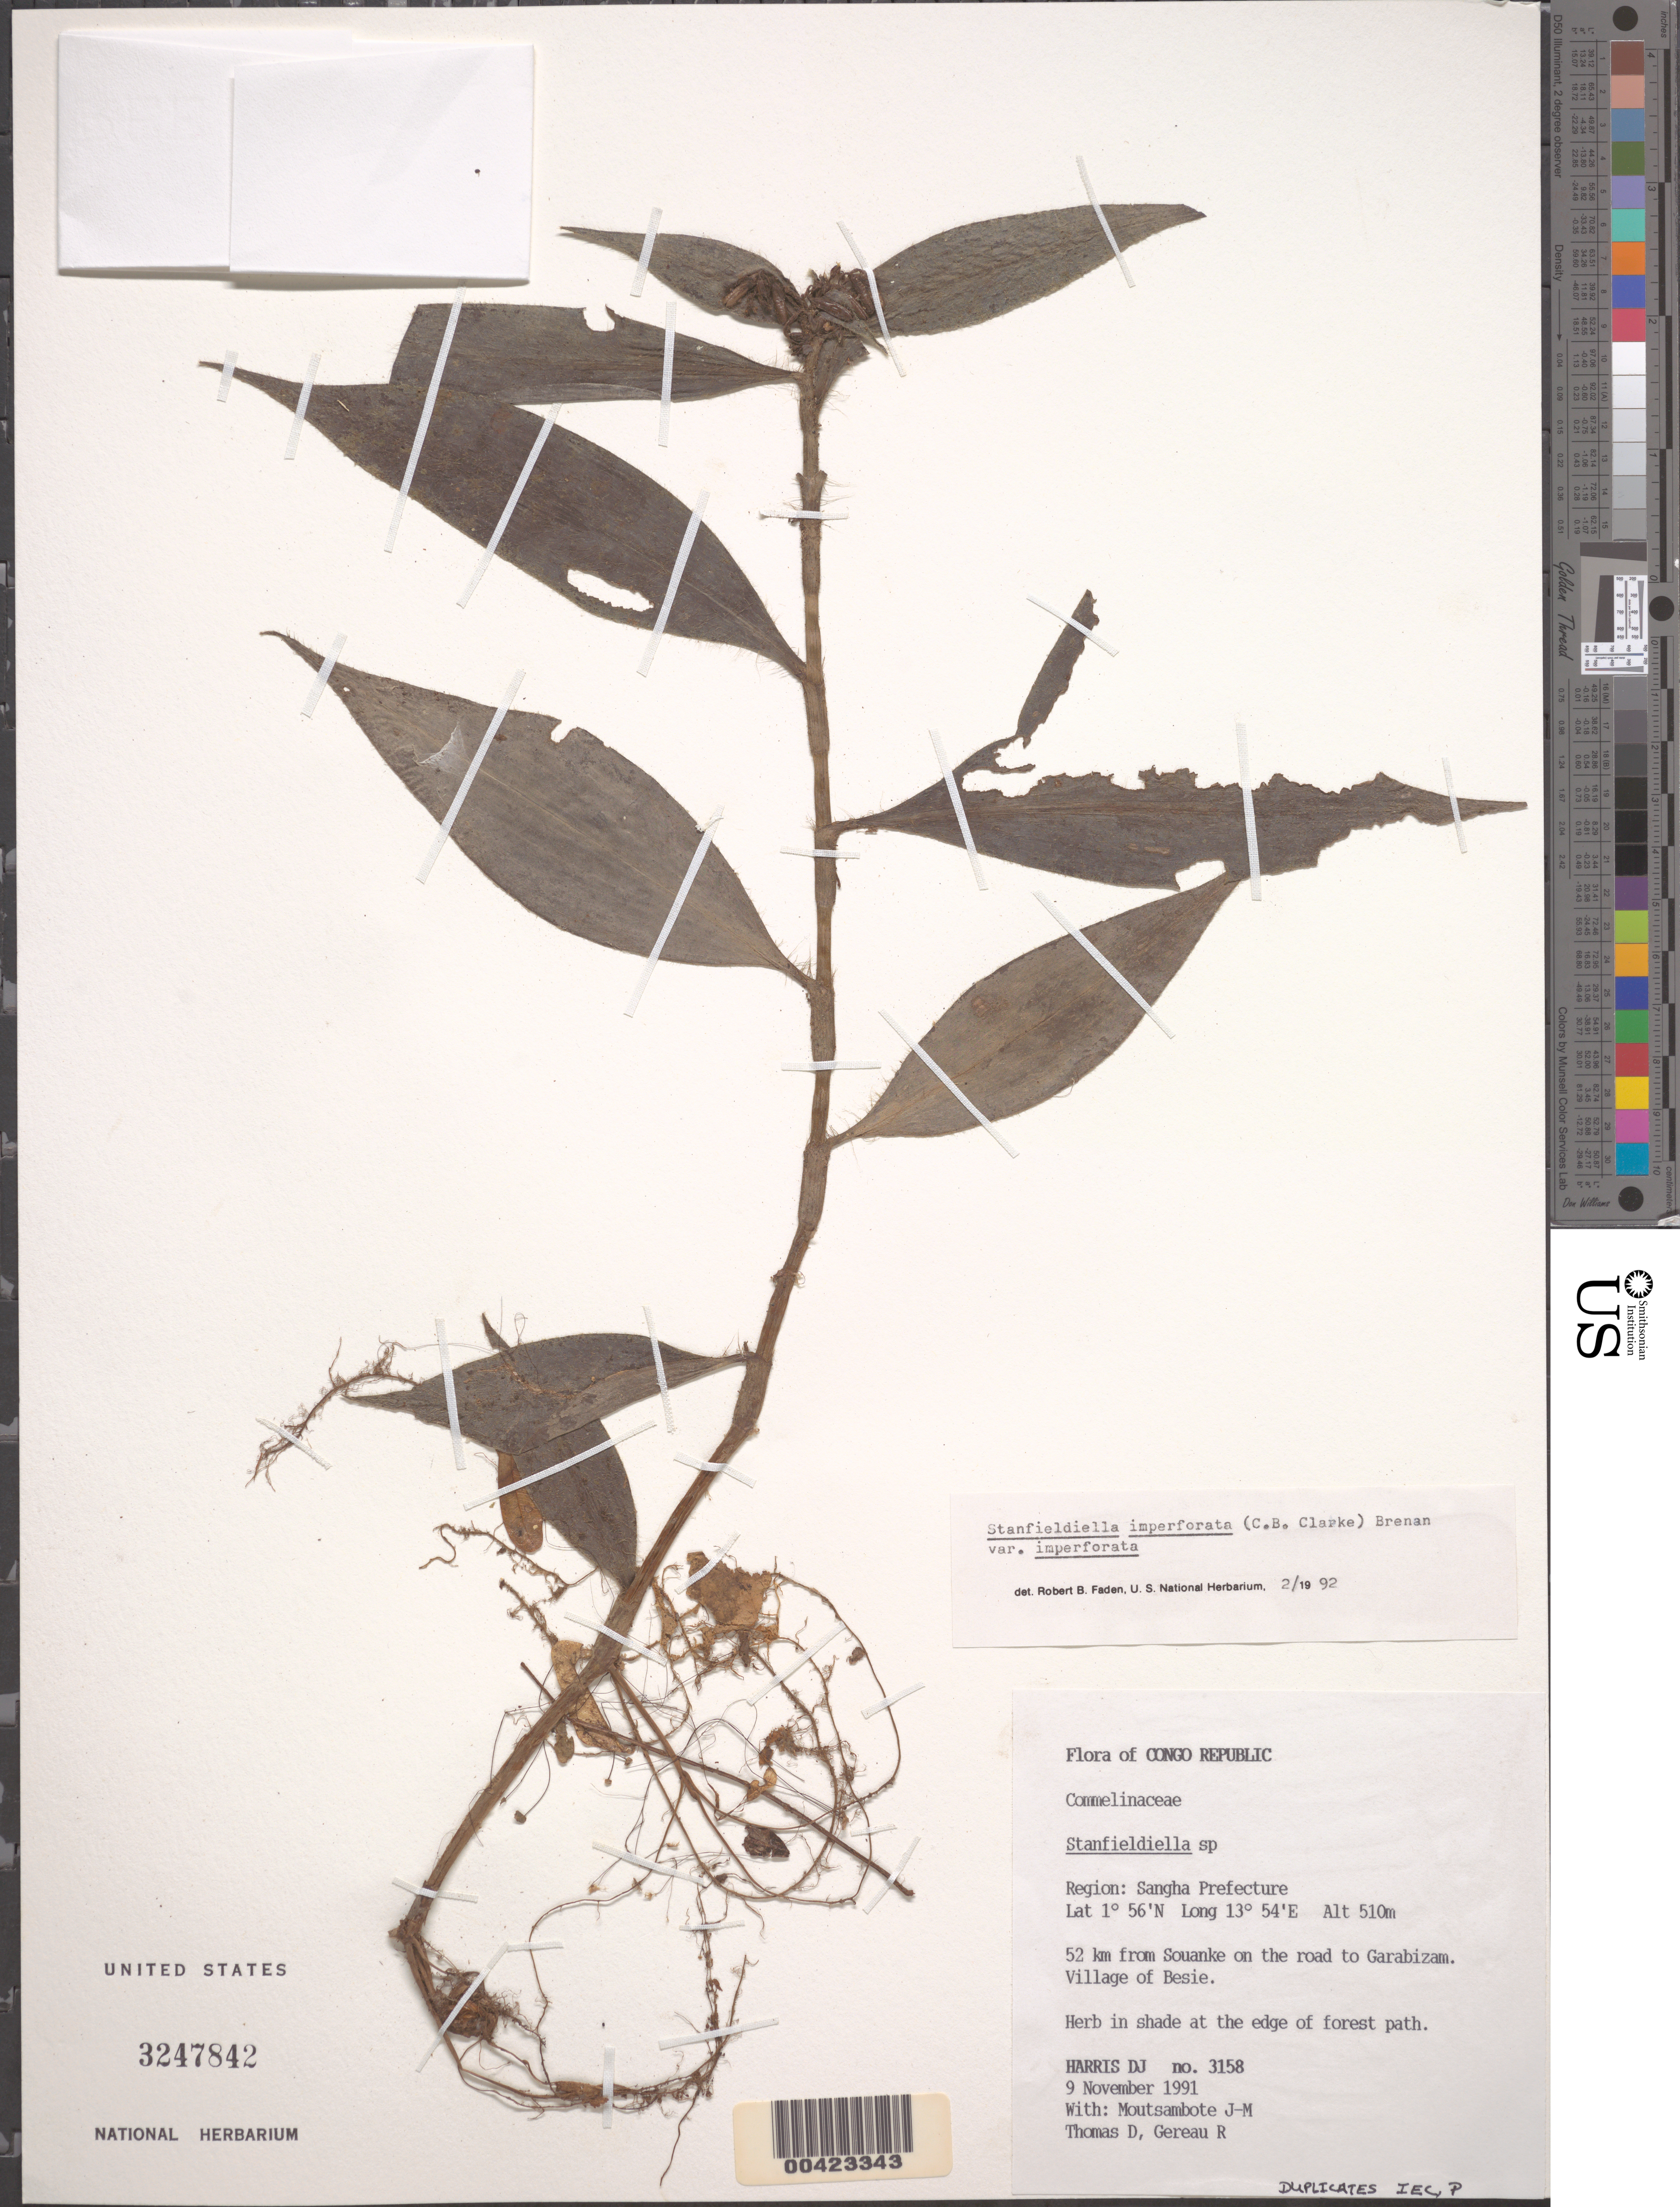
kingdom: Plantae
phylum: Tracheophyta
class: Liliopsida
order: Commelinales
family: Commelinaceae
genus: Stanfieldiella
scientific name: Stanfieldiella imperforata var. imperforata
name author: (C.B. Clarke) Brenan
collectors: D. J. Harris, J. Moutsambote, D. Thomas & R. E. Gereau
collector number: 3158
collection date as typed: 09 Nov 1991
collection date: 1991-11-09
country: Congo, Republic of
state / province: Sangha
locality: On road from Souanke to Garabinzam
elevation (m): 510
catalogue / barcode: US 3247842